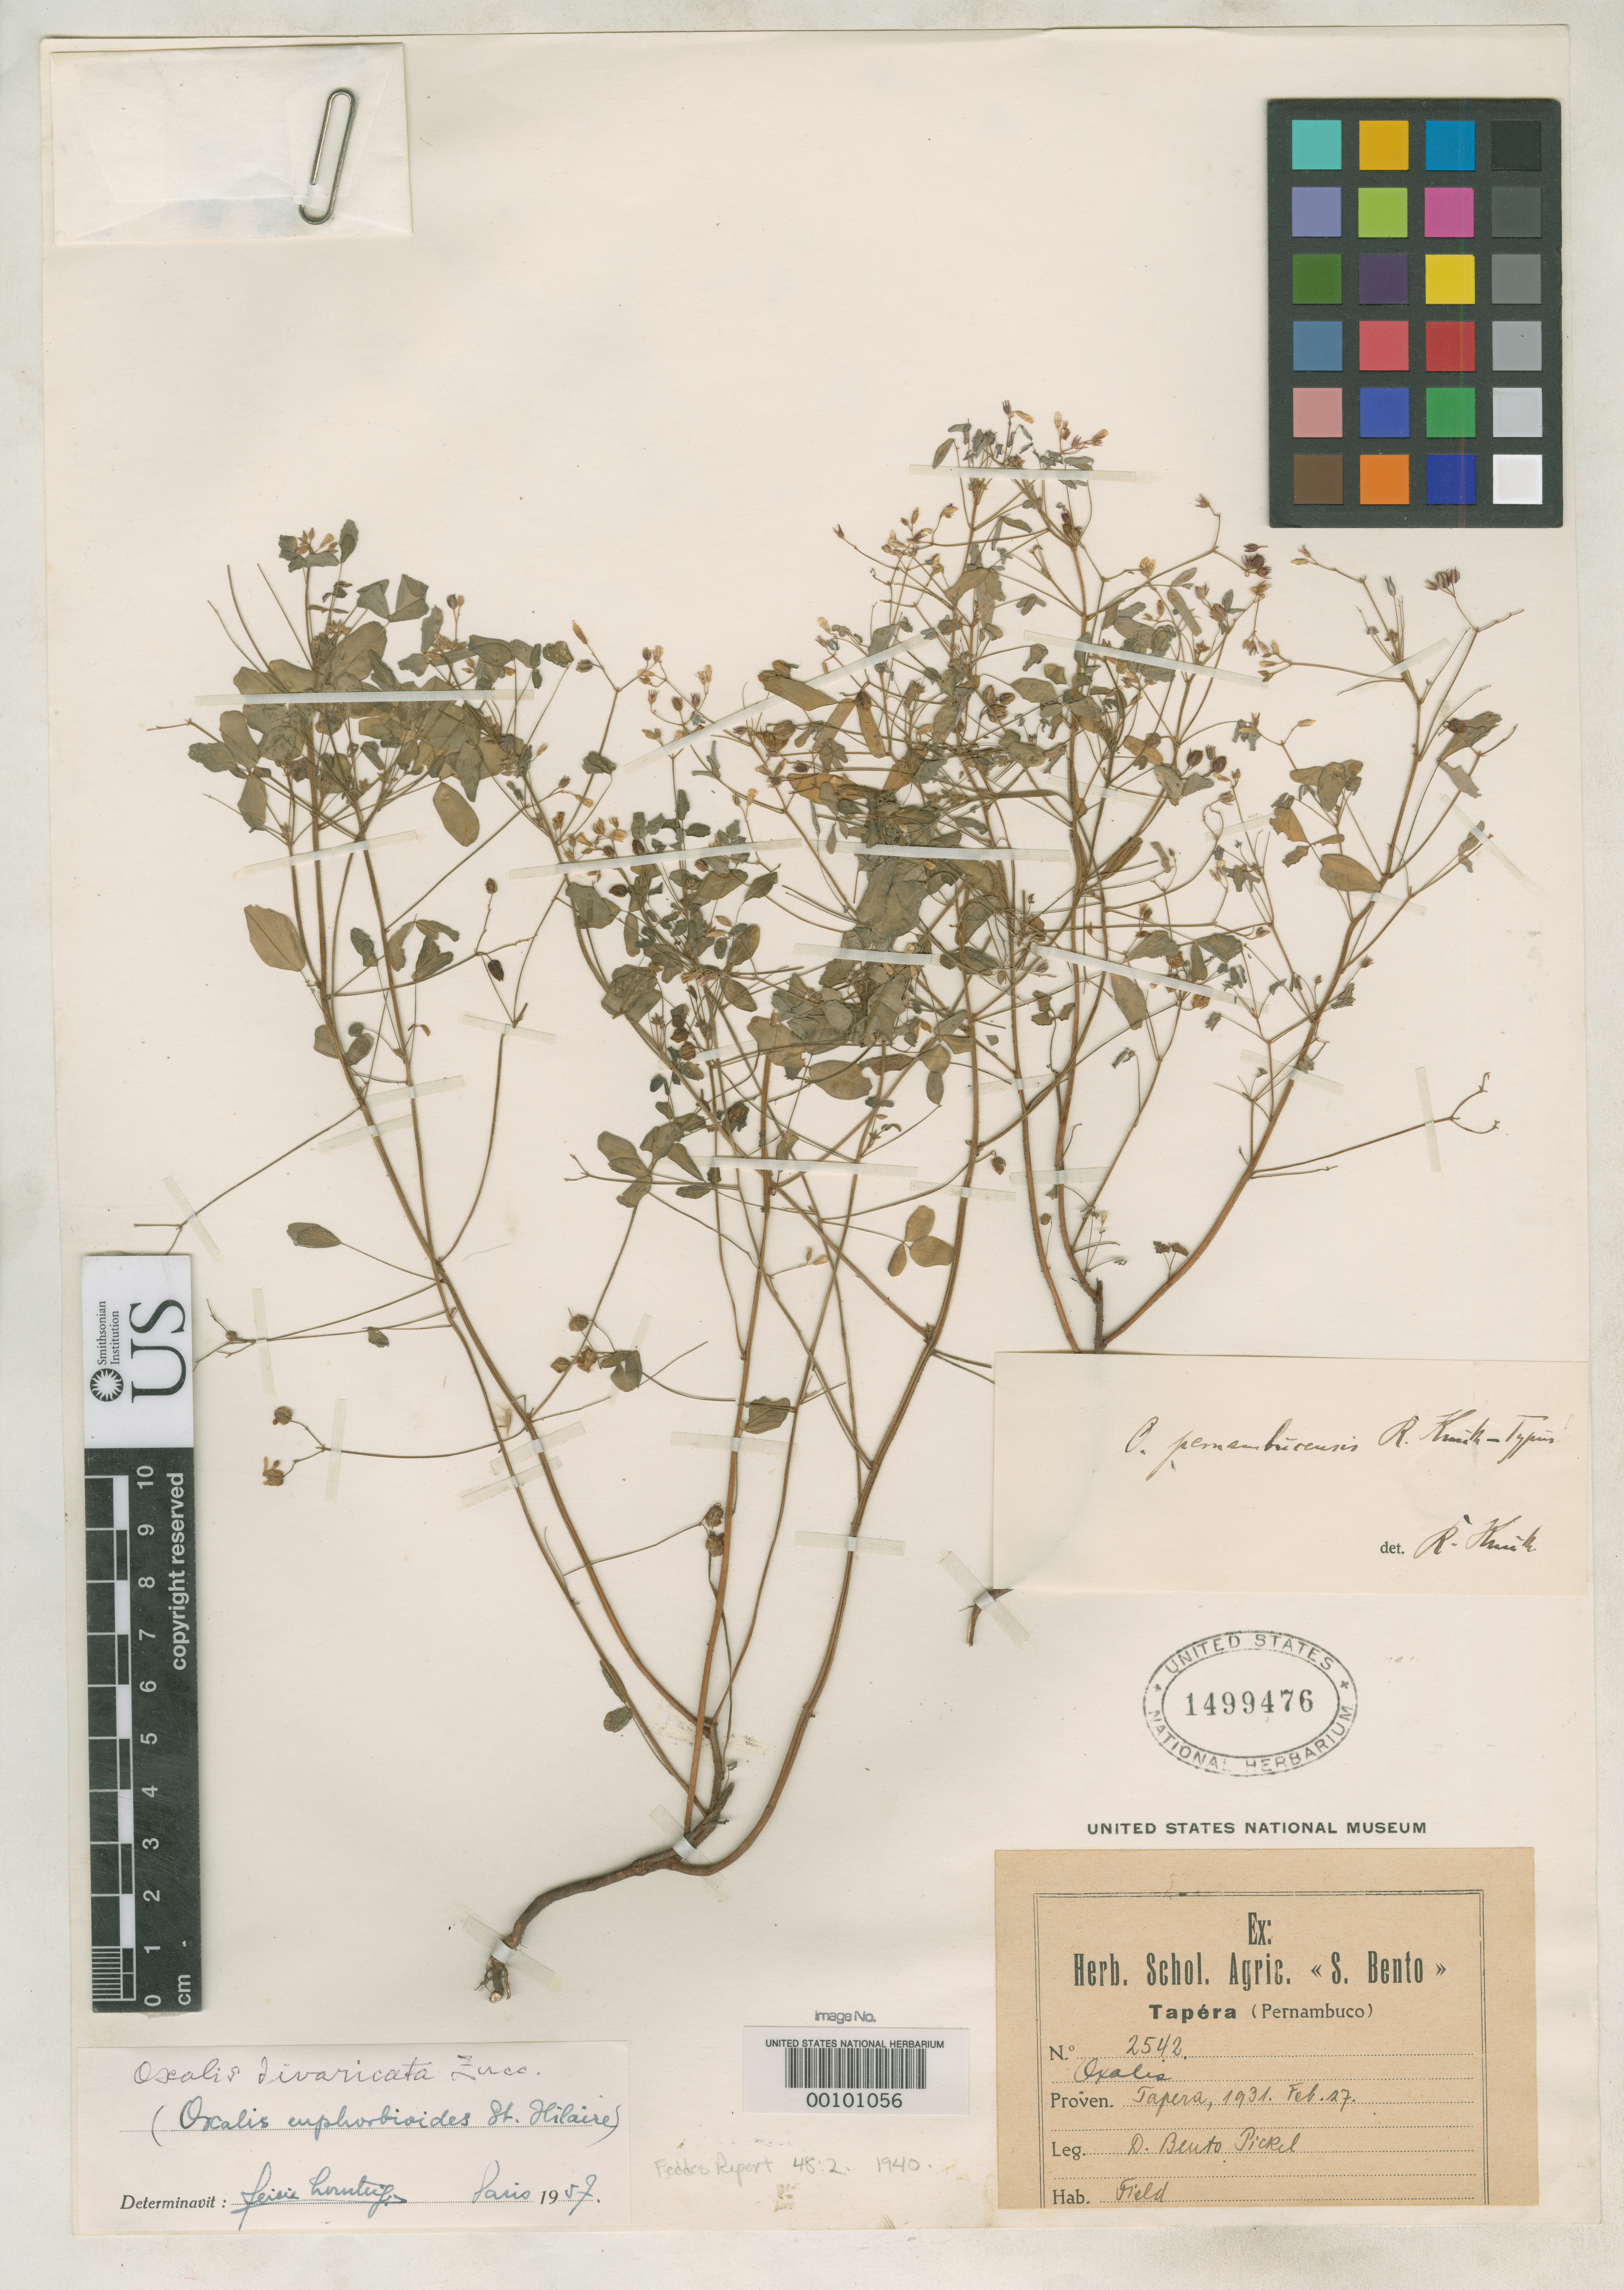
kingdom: Plantae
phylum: Tracheophyta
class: Magnoliopsida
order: Oxalidales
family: Oxalidaceae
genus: Oxalis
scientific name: Oxalis pernambucensis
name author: R. Knuth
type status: Holotype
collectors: B. J. Pickel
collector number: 2542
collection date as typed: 27 Feb 1931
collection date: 1931-02-27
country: Brazil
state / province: Pernambuco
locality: Tapera.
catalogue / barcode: US 1499476